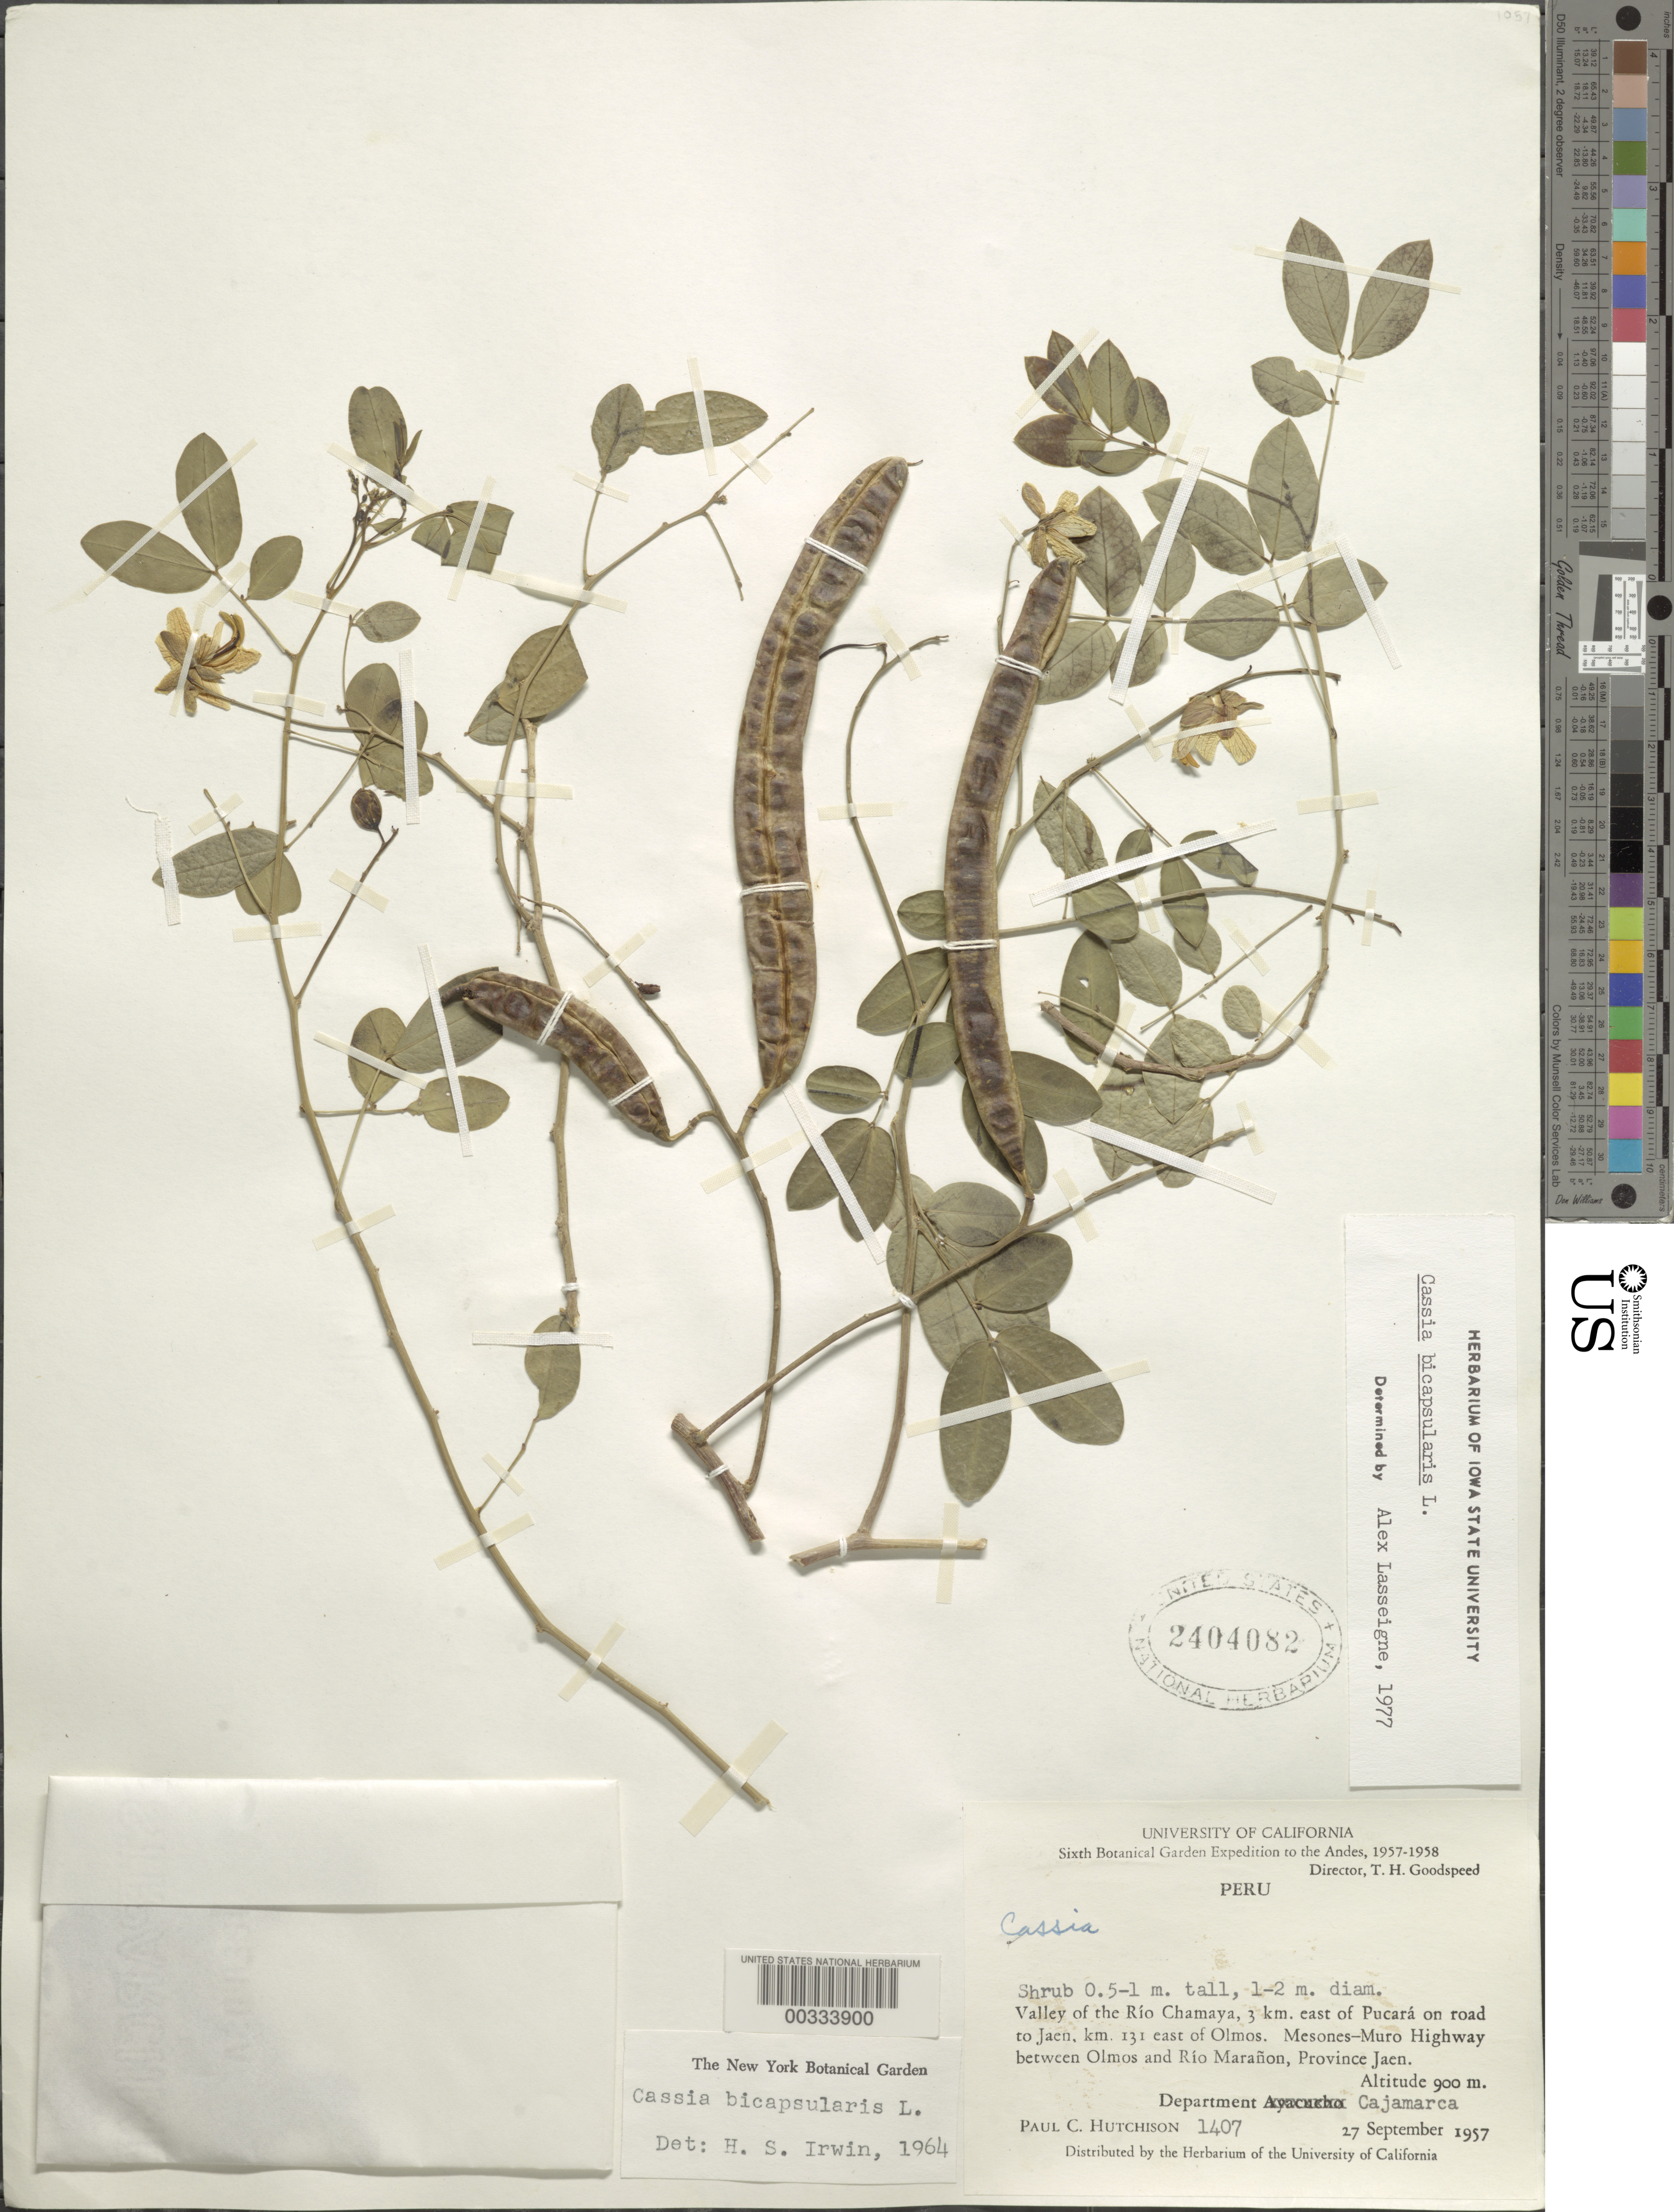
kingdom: Plantae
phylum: Tracheophyta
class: Magnoliopsida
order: Fabales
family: Fabaceae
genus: Senna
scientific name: Senna bicapsularis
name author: (L.) Roxb.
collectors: P. C. Hutchison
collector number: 1407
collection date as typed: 27 Sep 1957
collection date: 1957-09-27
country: Peru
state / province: Cajamarca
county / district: Jaén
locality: valley of the Río Chamaya, 3 km 3 [E?, W?] of Pucará on road to Jaén, km 131 E of Olmos; Mesones Muro Highway between Olmos and Río Maranon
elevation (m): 900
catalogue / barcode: US 2404082